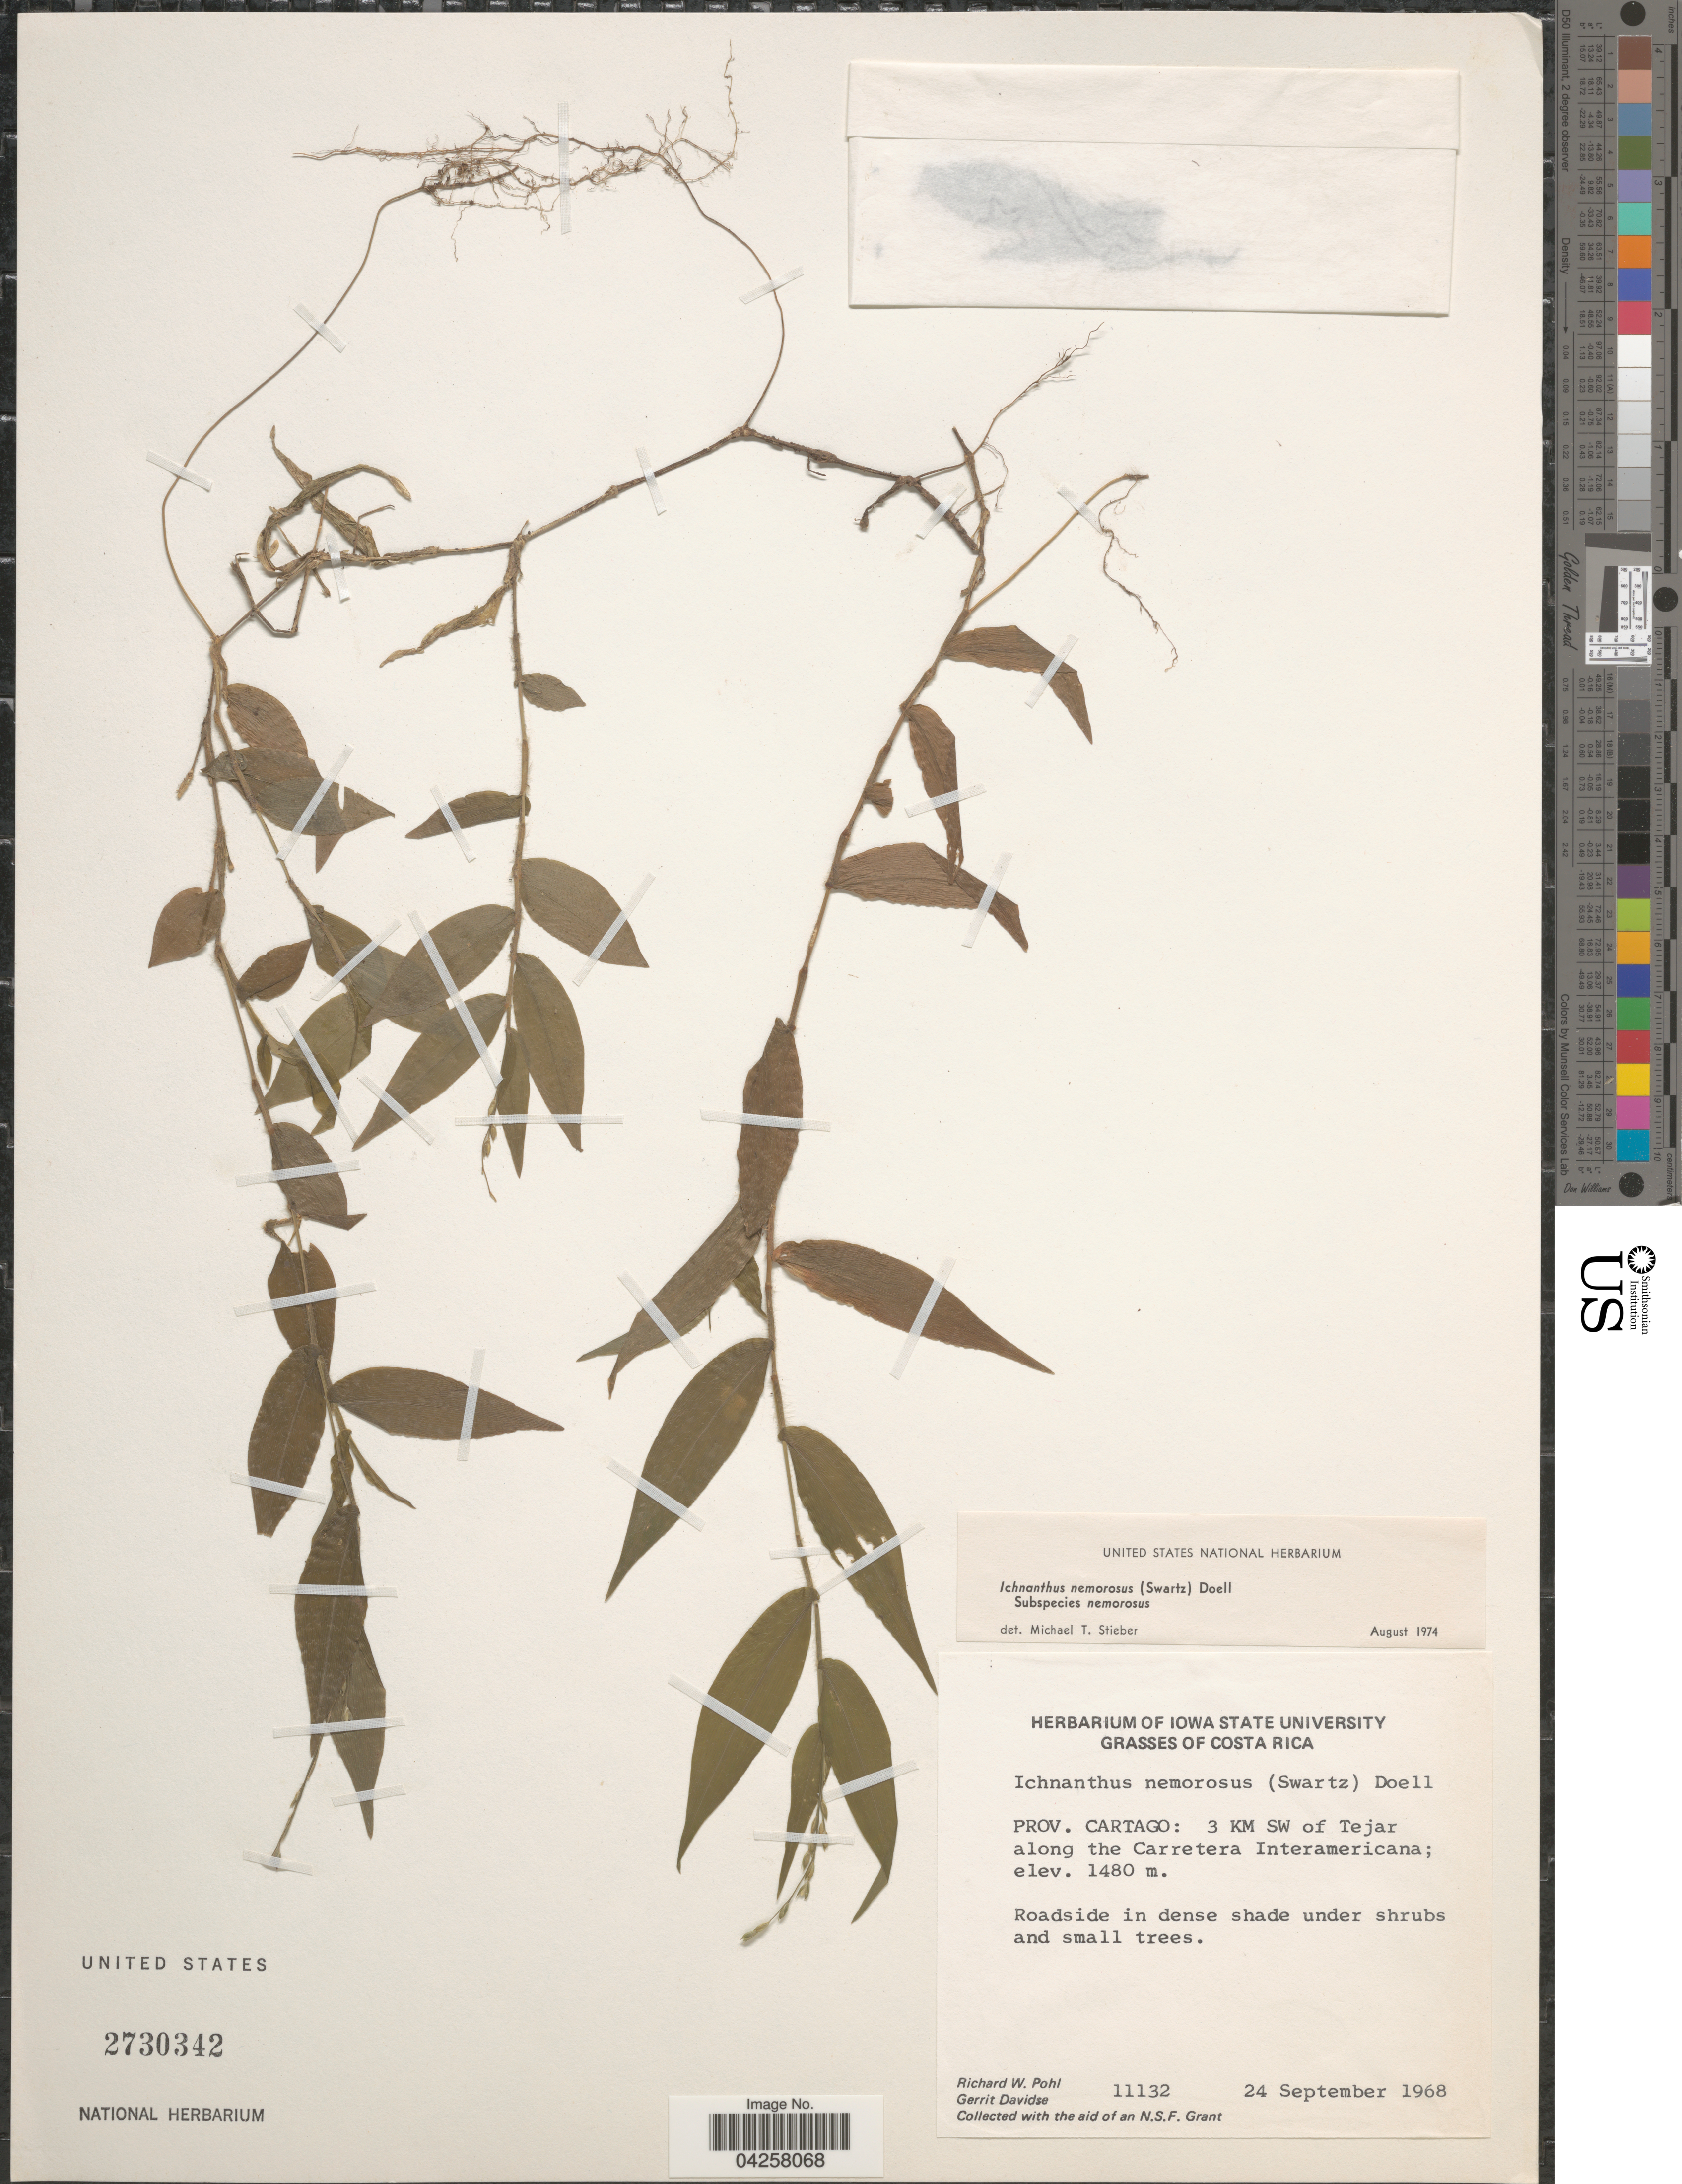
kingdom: Plantae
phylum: Tracheophyta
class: Liliopsida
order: Poales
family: Poaceae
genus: Ichnanthus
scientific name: Ichnanthus nemorosus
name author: (Sw.) Döll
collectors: R. W. Pohl & G. Davidse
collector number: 11132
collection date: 1968-09-24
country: Costa Rica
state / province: Cartago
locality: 3 KM SE of Tejar along the Carretera Interamericana.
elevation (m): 1480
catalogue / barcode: US 2730342